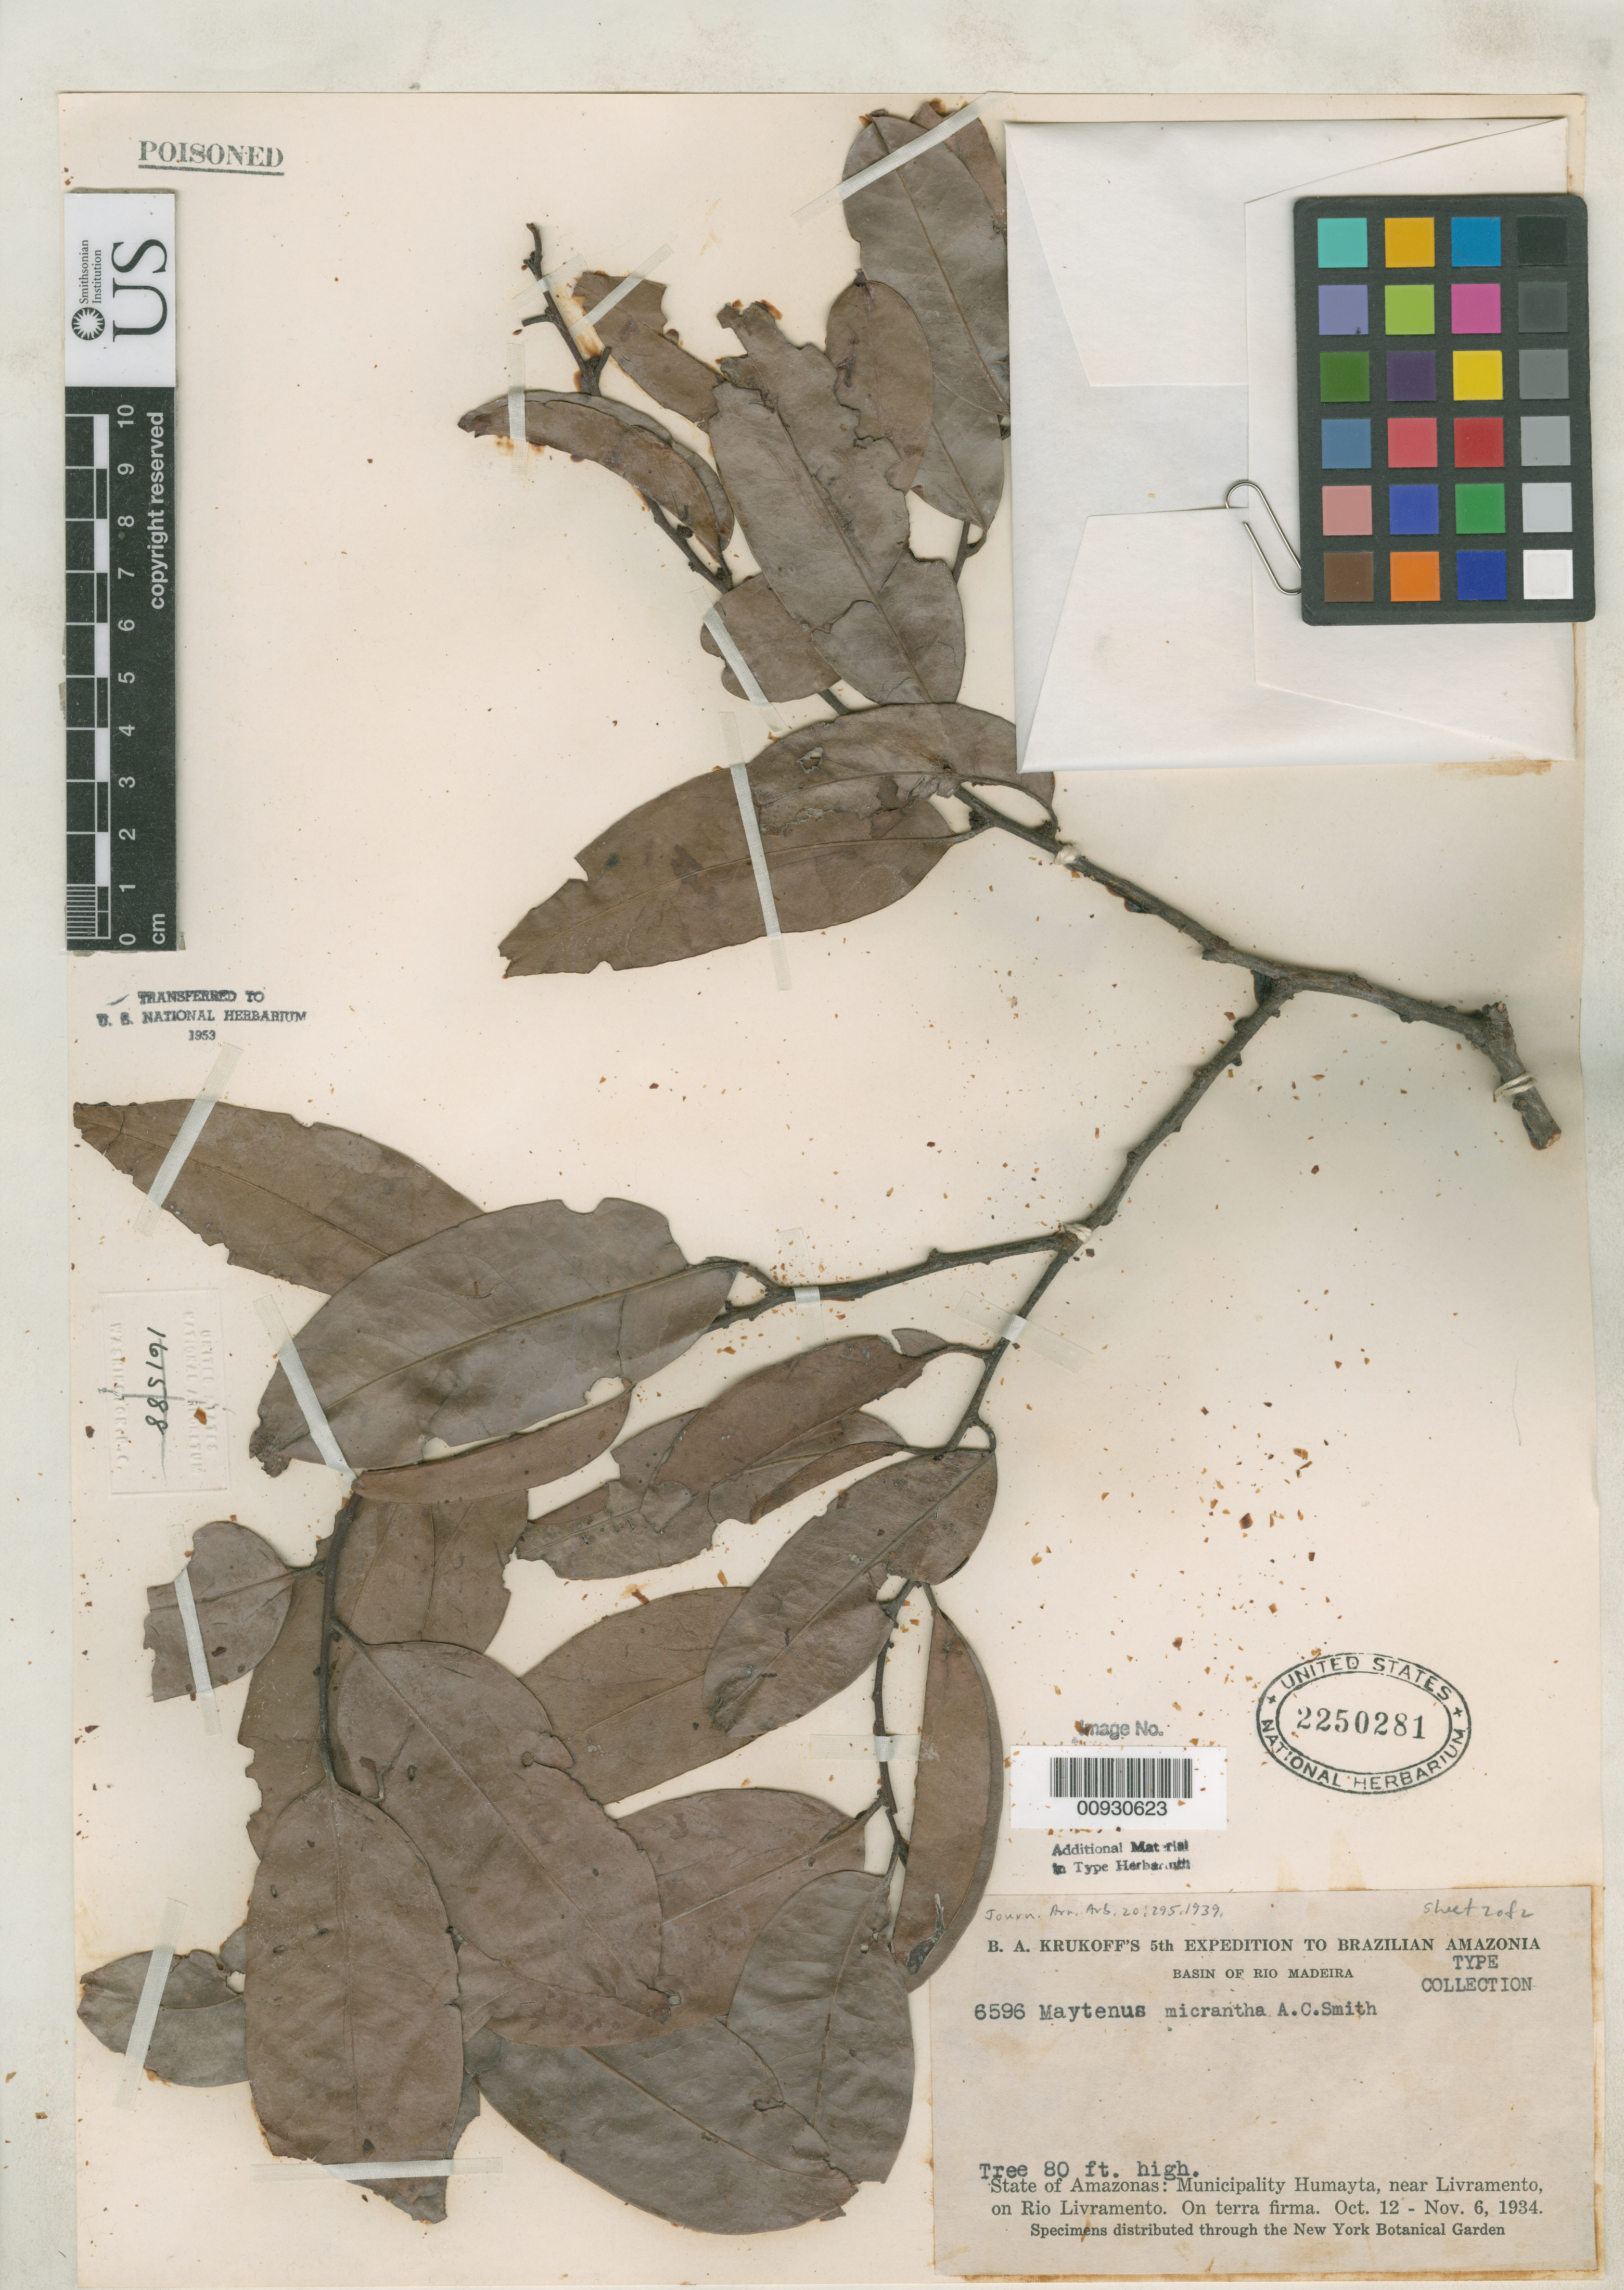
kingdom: Plantae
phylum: Tracheophyta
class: Magnoliopsida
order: Celastrales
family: Celastraceae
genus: Maytenus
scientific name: Maytenus micrantha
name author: A.C. Sm.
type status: Isotype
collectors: B. A. Krukoff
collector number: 6596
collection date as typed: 12 Oct 1934 to 06 Nov 1934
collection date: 1934-10-12/1934-11-06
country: Brazil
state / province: Amazonas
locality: Humayta, near Livramento, Río Livramento.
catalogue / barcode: US 2250281